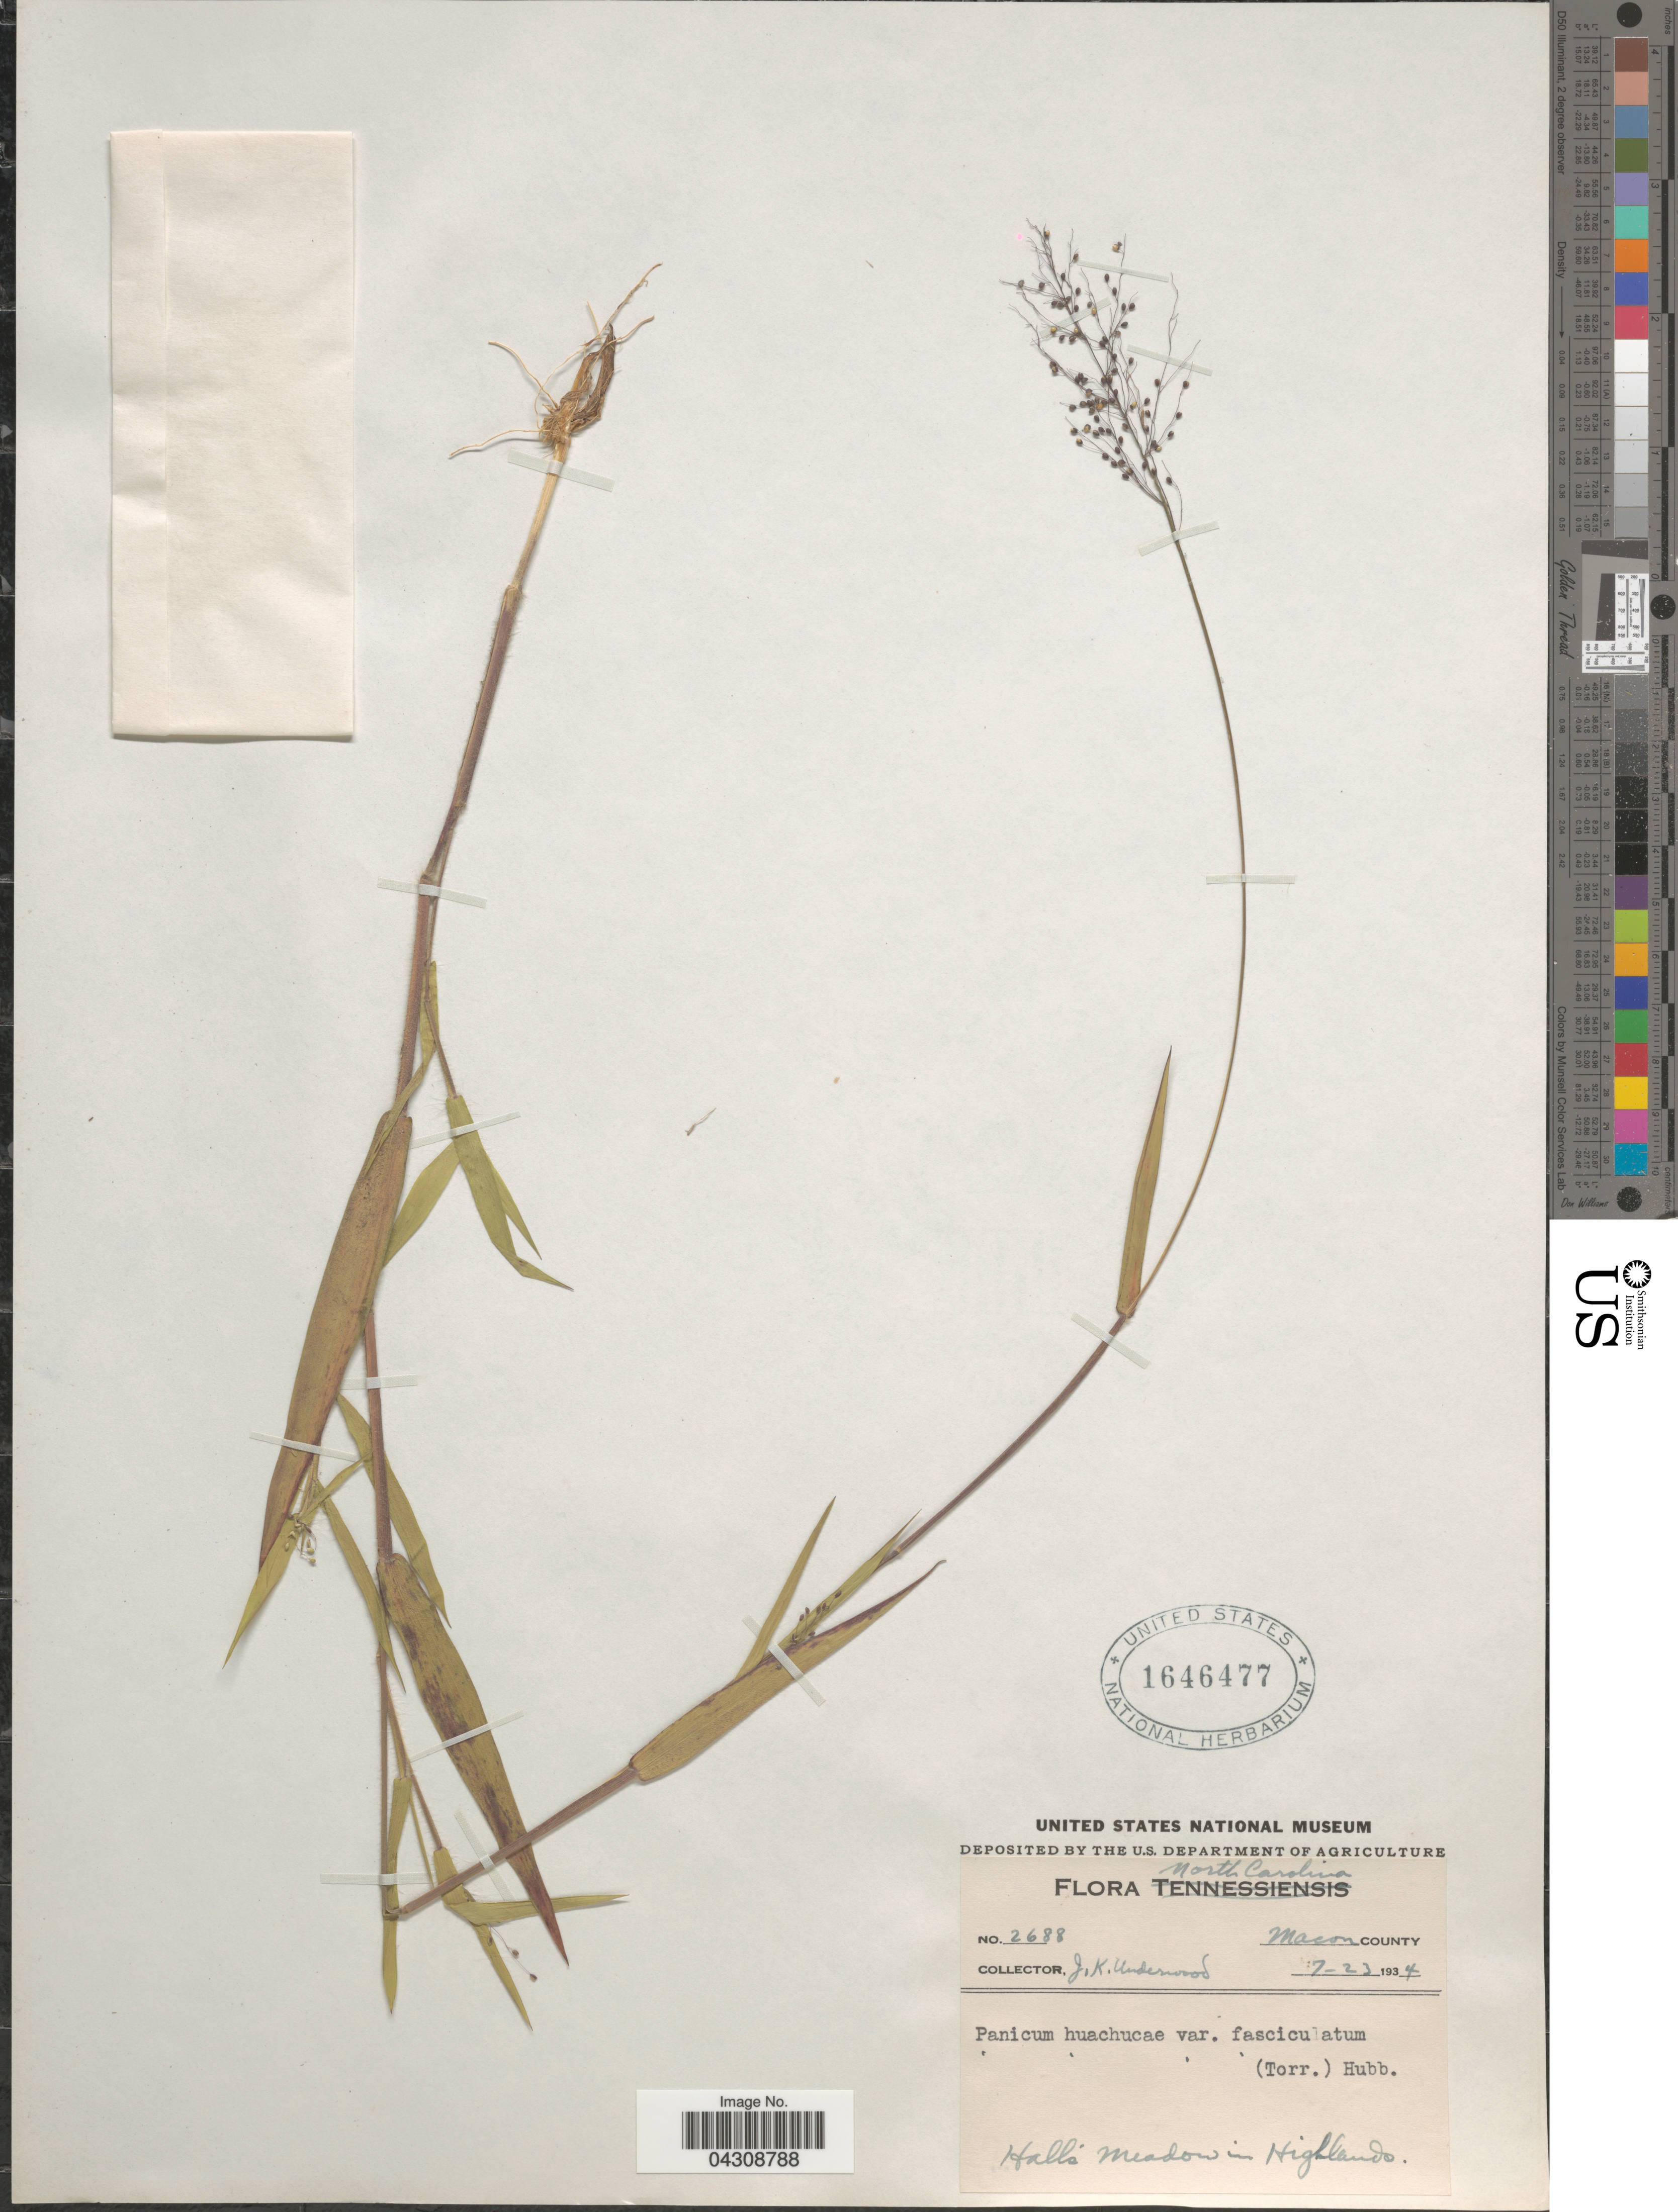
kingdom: Plantae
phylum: Tracheophyta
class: Liliopsida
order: Poales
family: Poaceae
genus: Dichanthelium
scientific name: Dichanthelium acuminatum var. acuminatum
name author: (Sw.) Gould & C.A. Clark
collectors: J. K. Underwood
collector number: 2688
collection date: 1934-07-23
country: United States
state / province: North Carolina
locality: Macon County. Hall's Meadow in Highlands.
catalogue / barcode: US 1646477